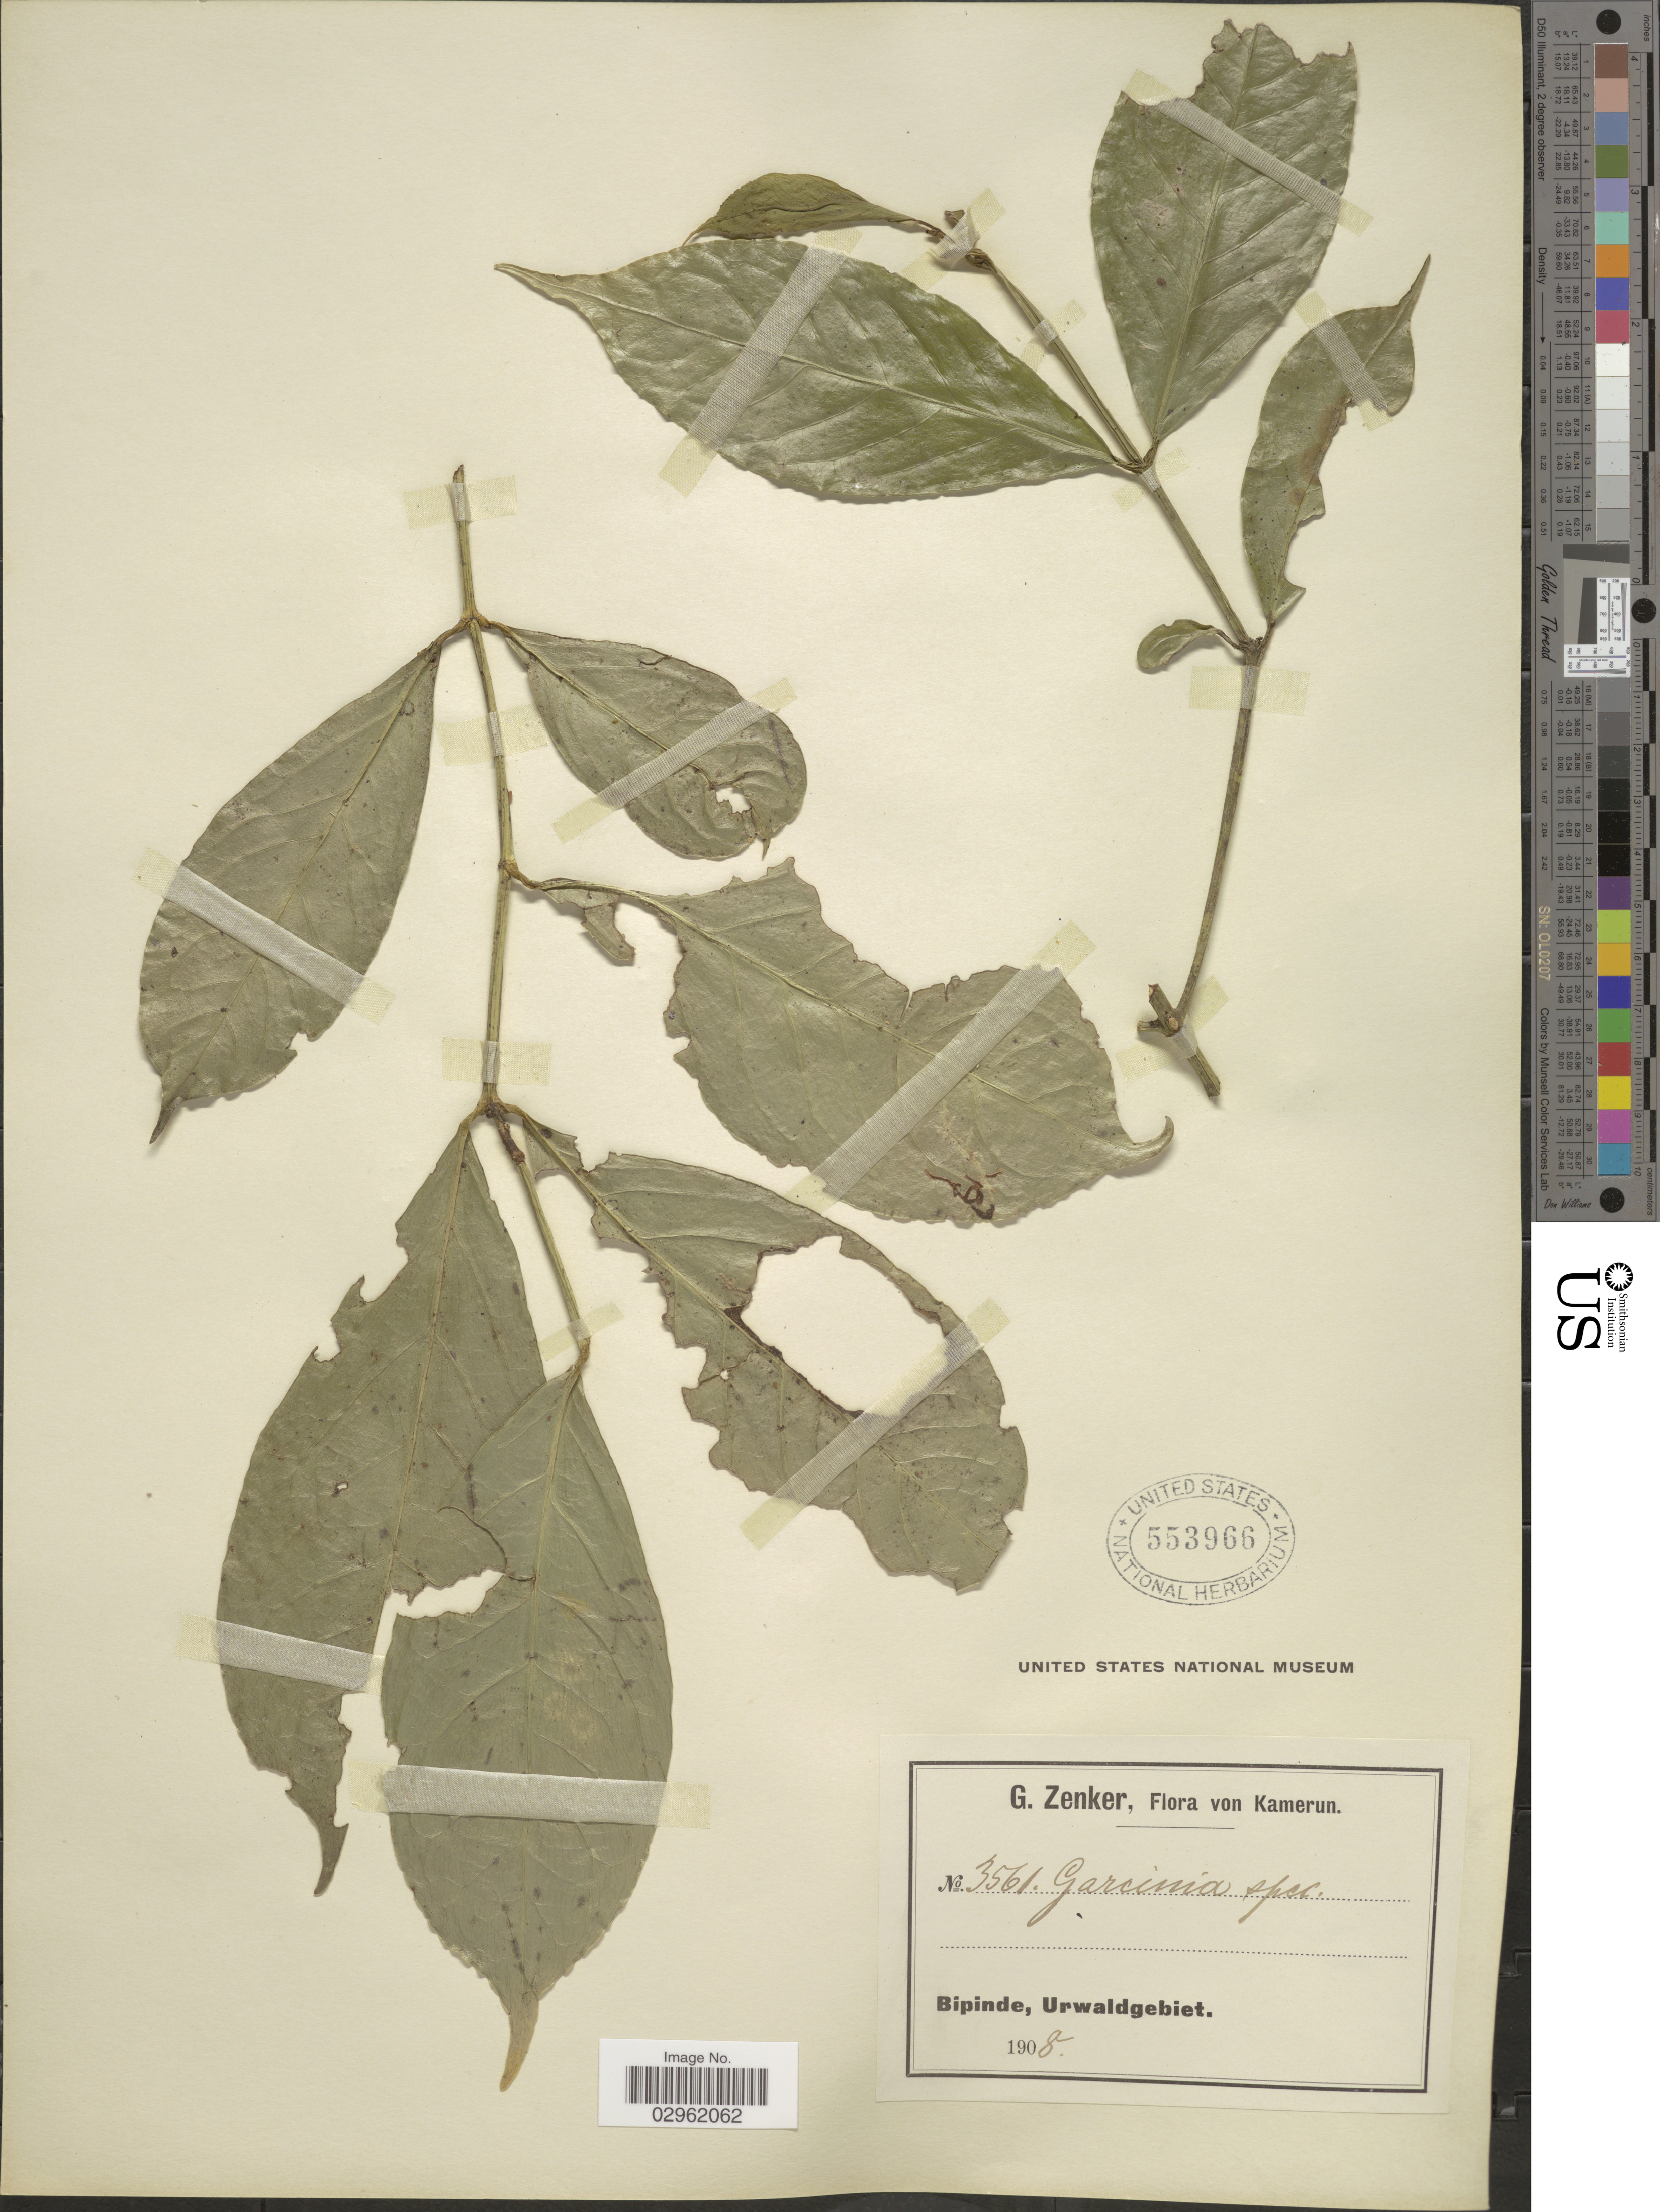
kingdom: Plantae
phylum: Tracheophyta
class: Magnoliopsida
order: Malpighiales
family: Clusiaceae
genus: Garcinia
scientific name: Garcinia sp.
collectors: G. A. Zenker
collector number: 3561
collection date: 1908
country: Cameroon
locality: Kamerun. Bipinde, Urwaldgebiet.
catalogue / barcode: US 553966